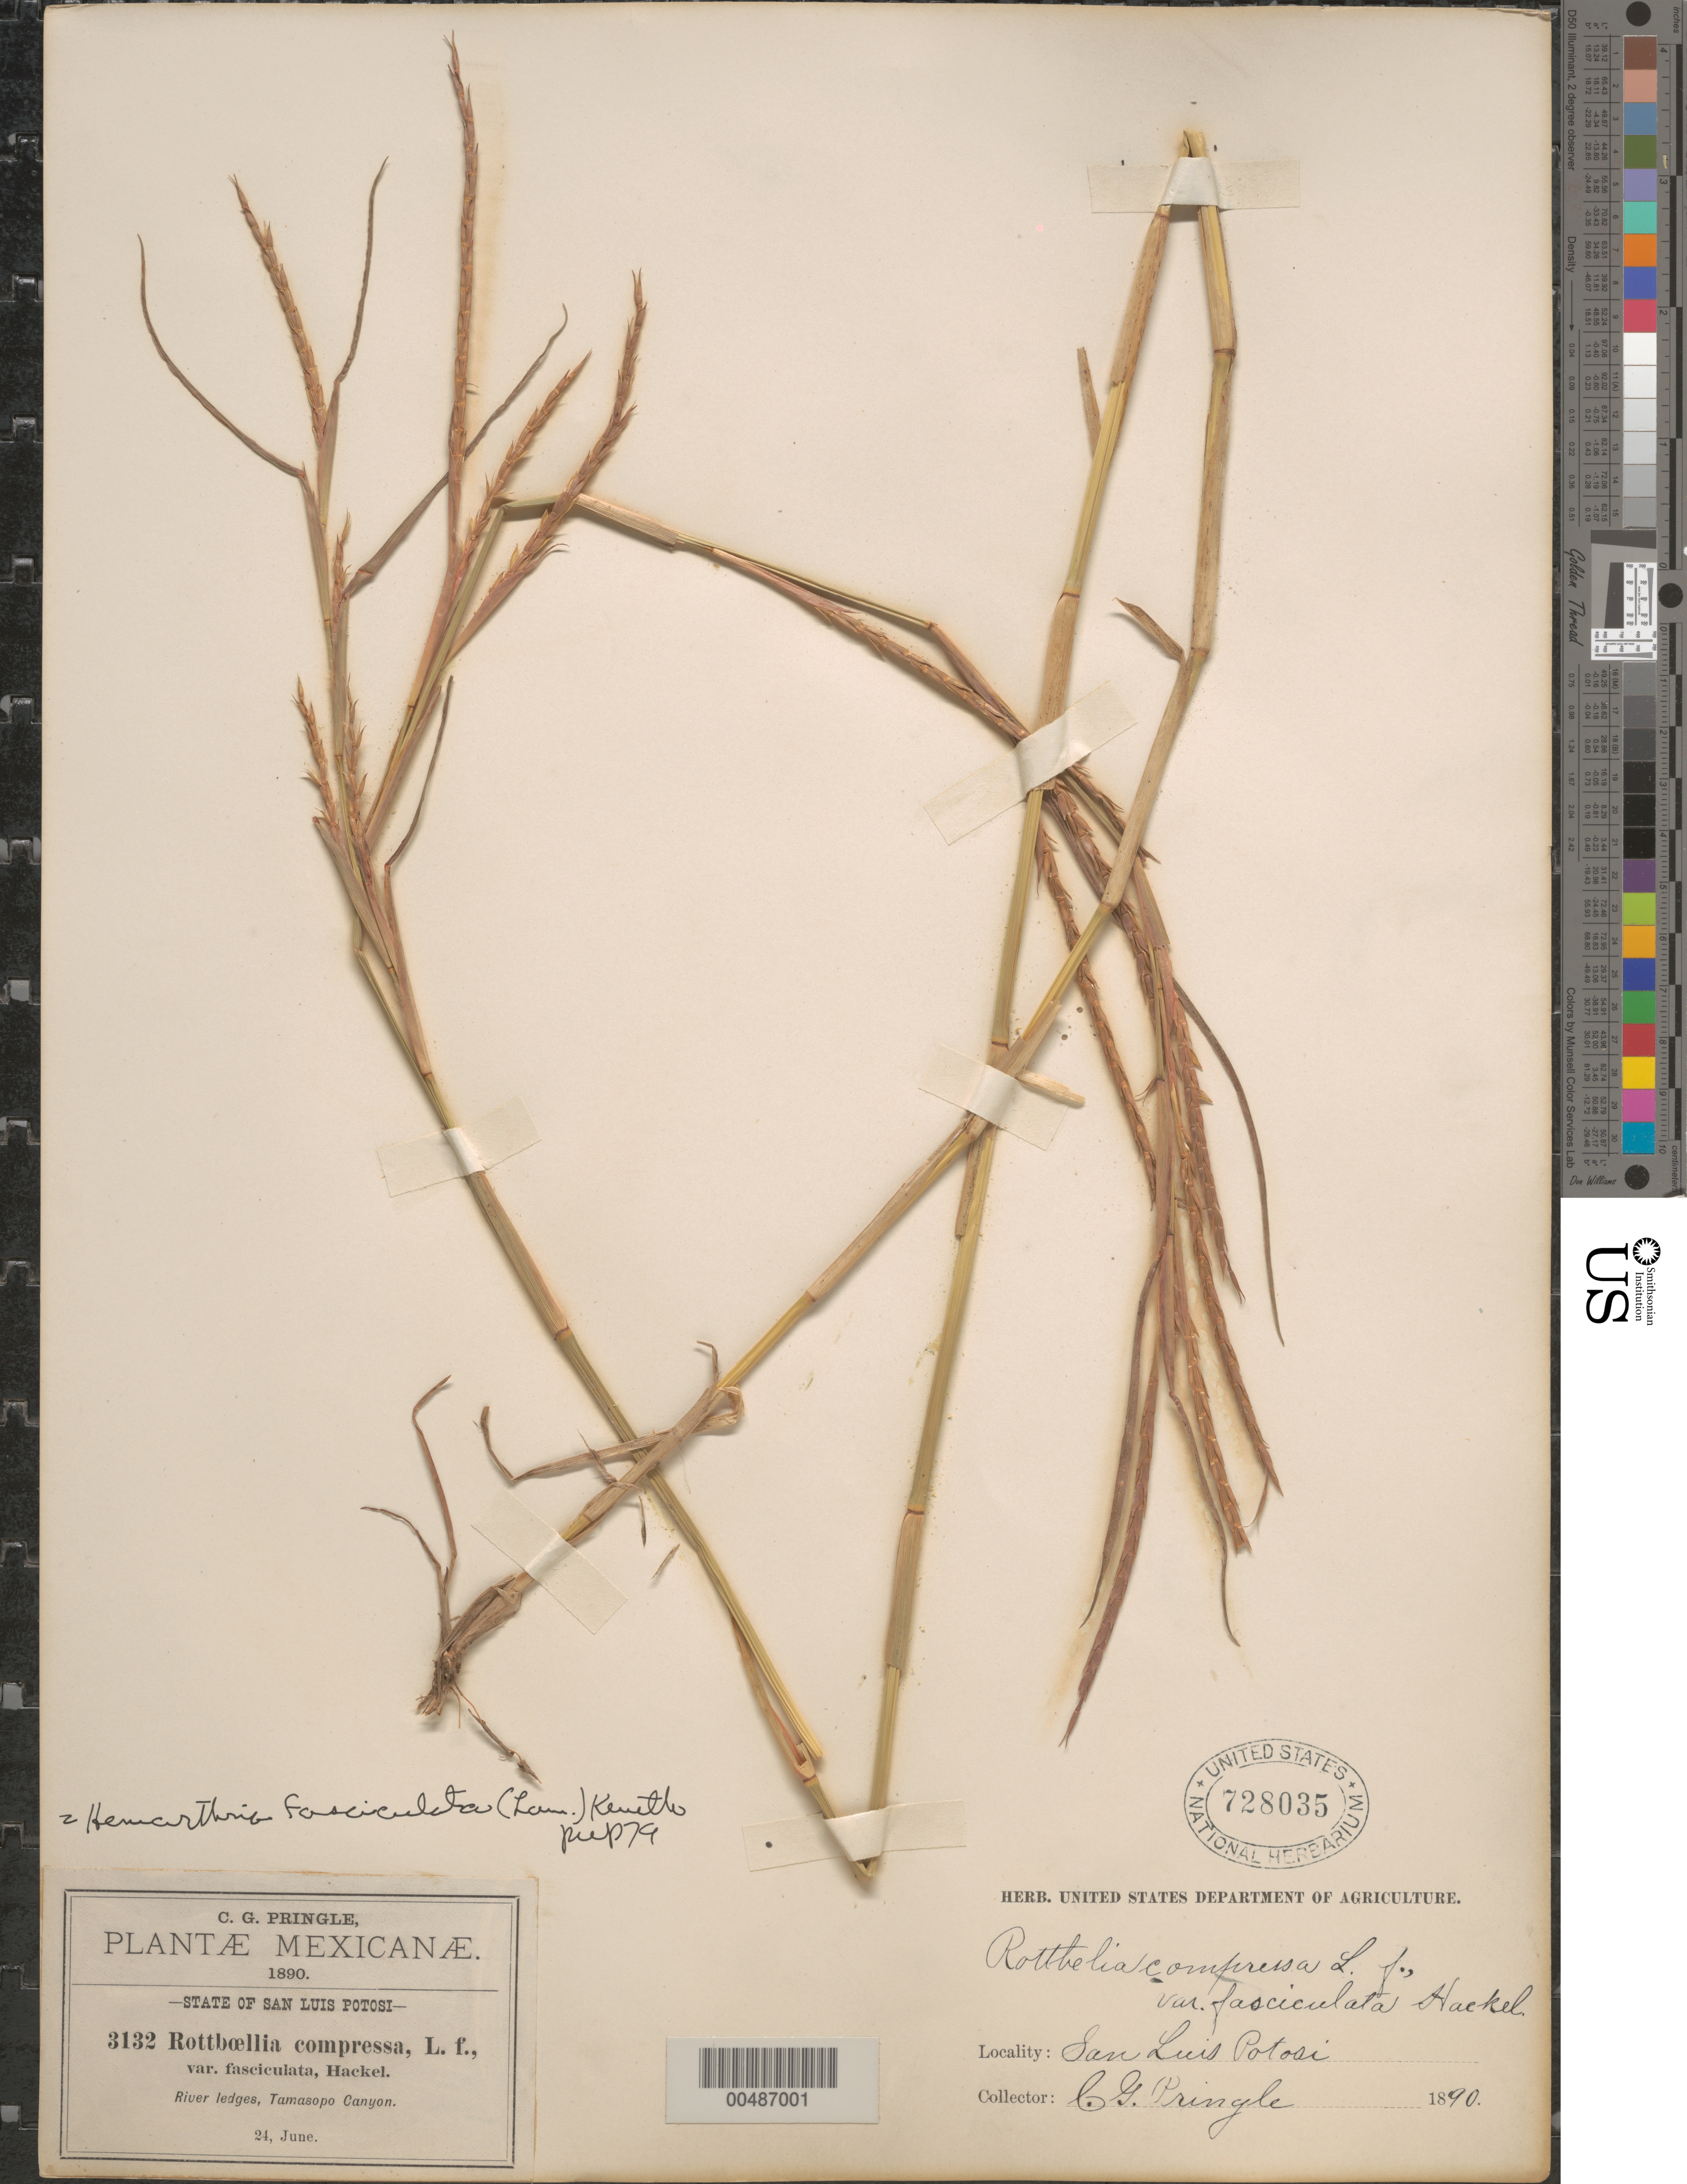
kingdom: Plantae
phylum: Tracheophyta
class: Liliopsida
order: Poales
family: Poaceae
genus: Hemarthria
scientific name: Hemarthria altissima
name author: (Poir.) Stapf & C. E. Hubb.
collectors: C. G. Pringle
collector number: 3132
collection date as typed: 24 Jun 1890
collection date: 1890-06-24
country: Mexico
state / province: San Luis Potosi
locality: Tamasapo Canyon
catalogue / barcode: US 728035